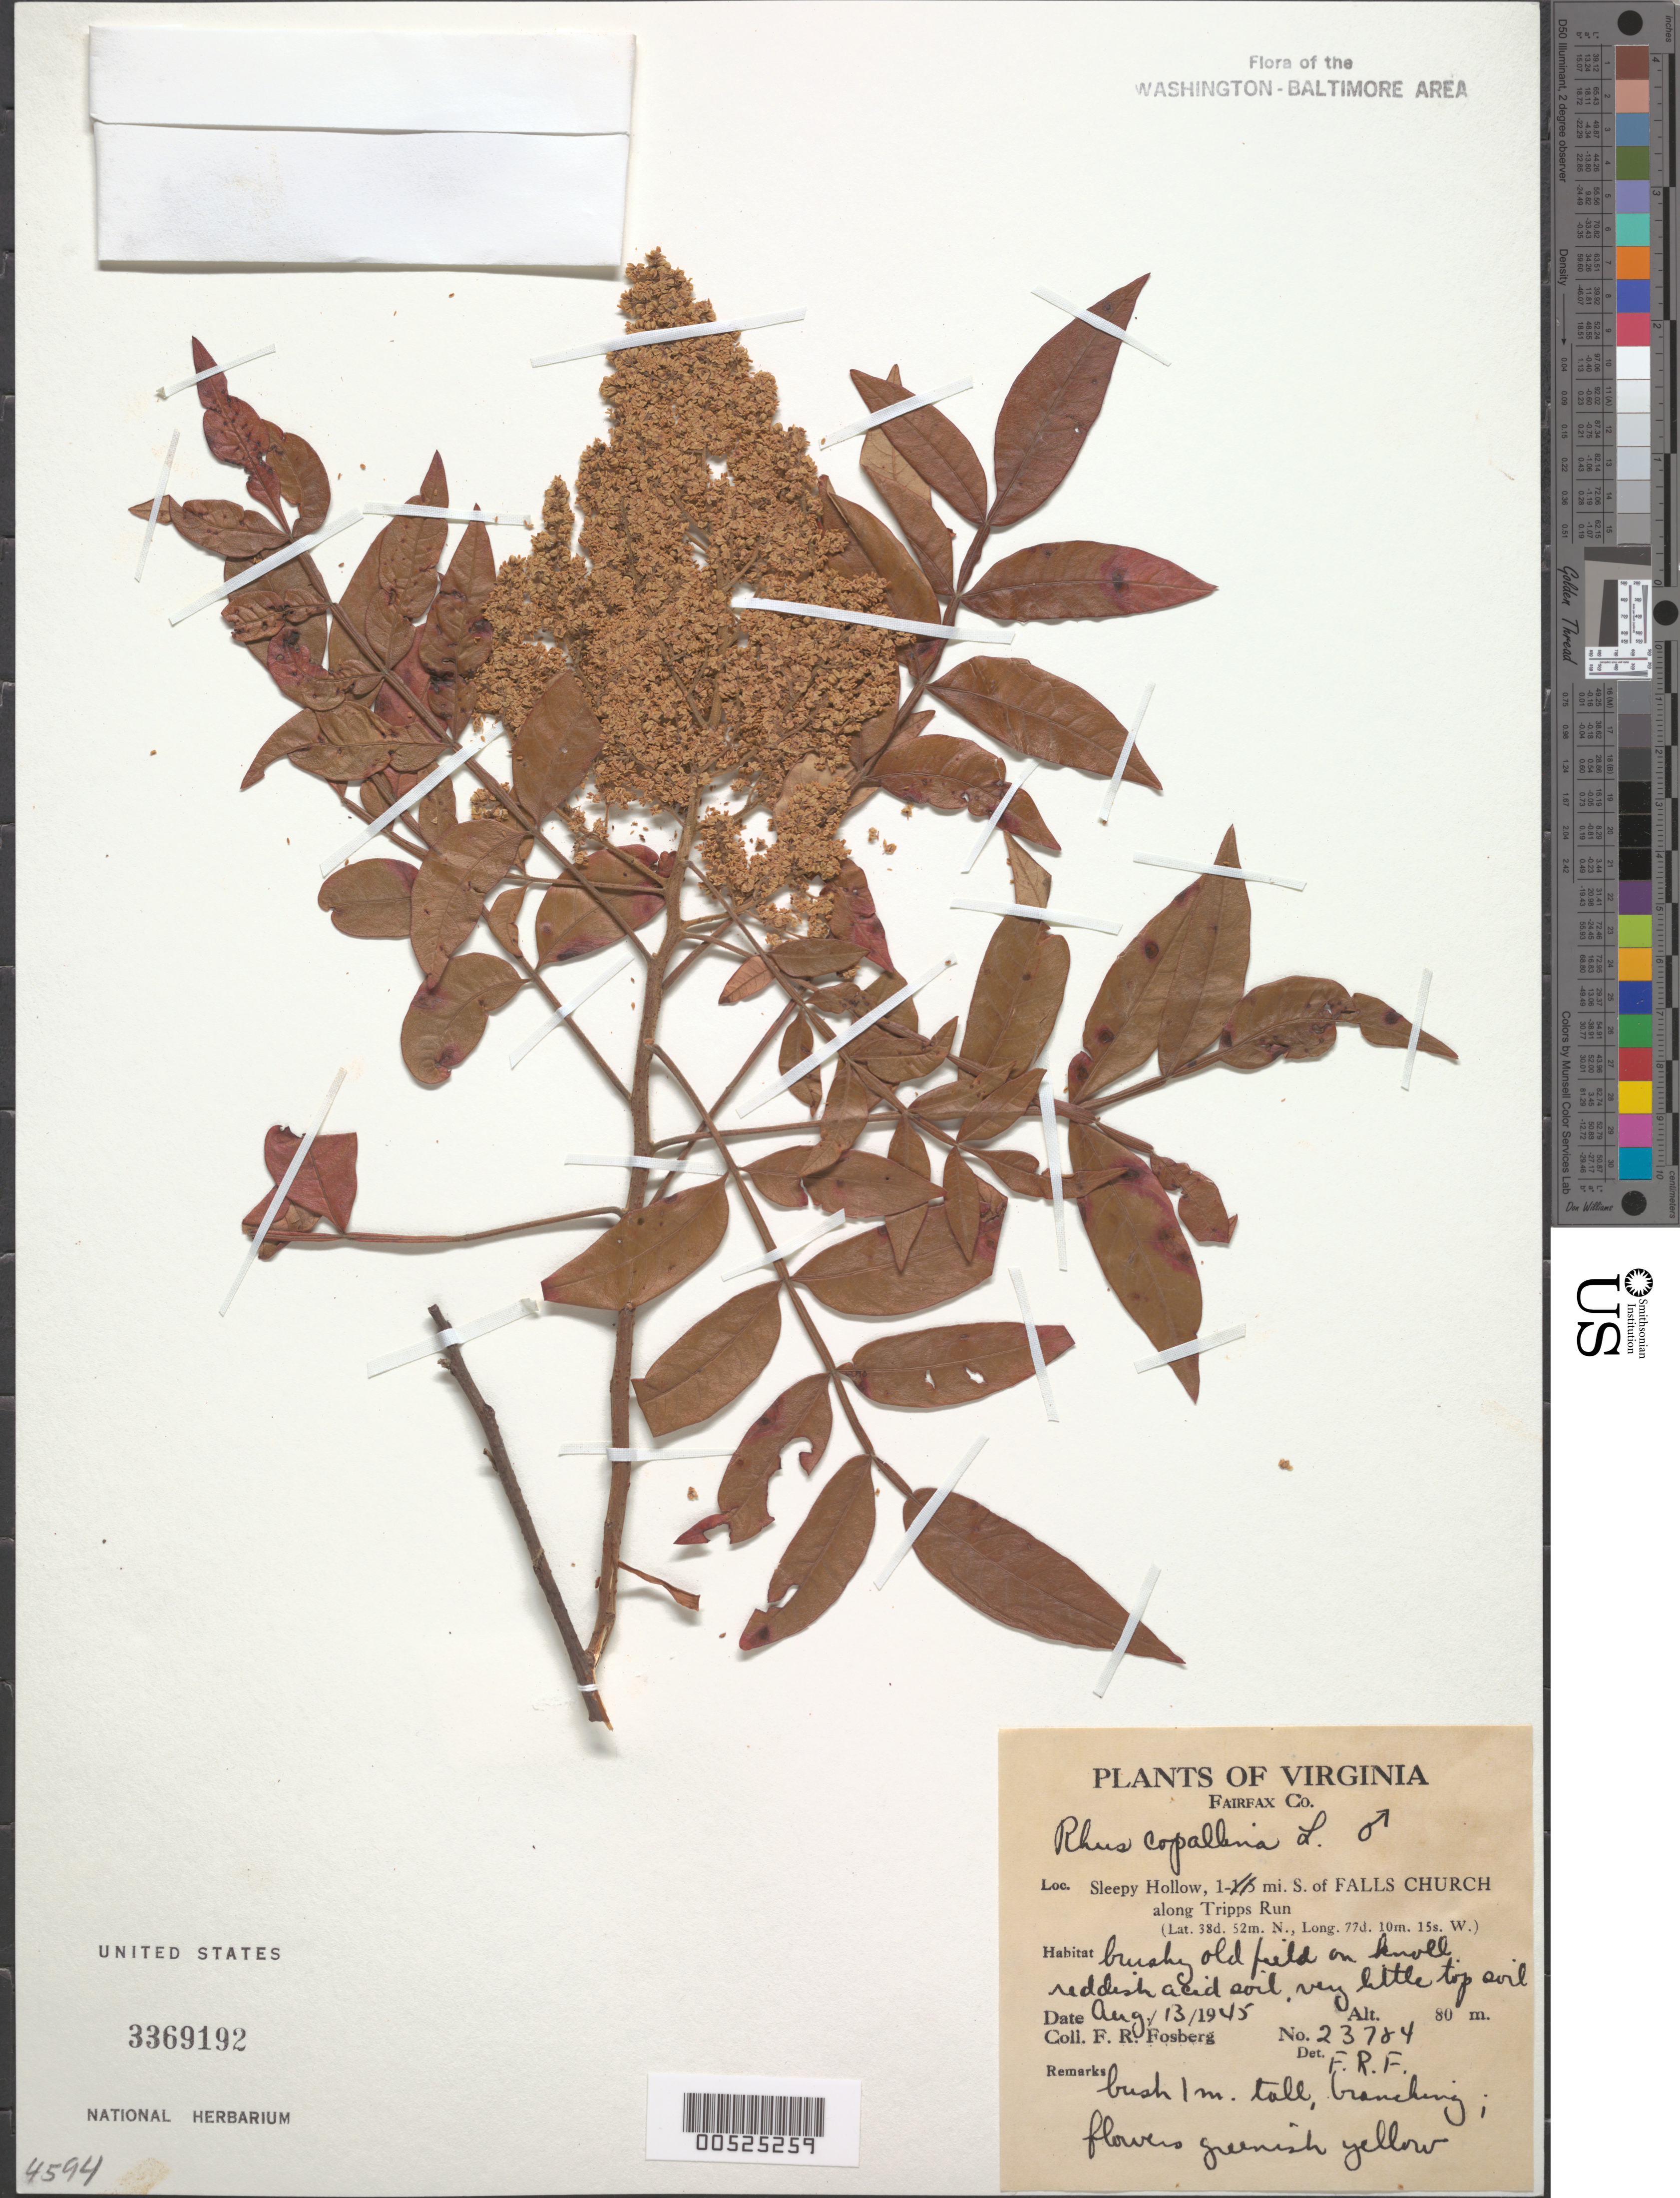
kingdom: Plantae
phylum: Tracheophyta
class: Magnoliopsida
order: Sapindales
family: Anacardiaceae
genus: Rhus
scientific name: Rhus copallinum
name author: L.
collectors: F. R. Fosberg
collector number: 23784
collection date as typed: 13 Aug 1945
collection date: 1945-08-13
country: United States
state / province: Virginia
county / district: Fairfax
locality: Sleepy Hollow, 1 mi. S of Falls Church along Tripps Run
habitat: Brushy old field on knoll, reddish acid soil, very little top soil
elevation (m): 80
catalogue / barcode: US 3369192